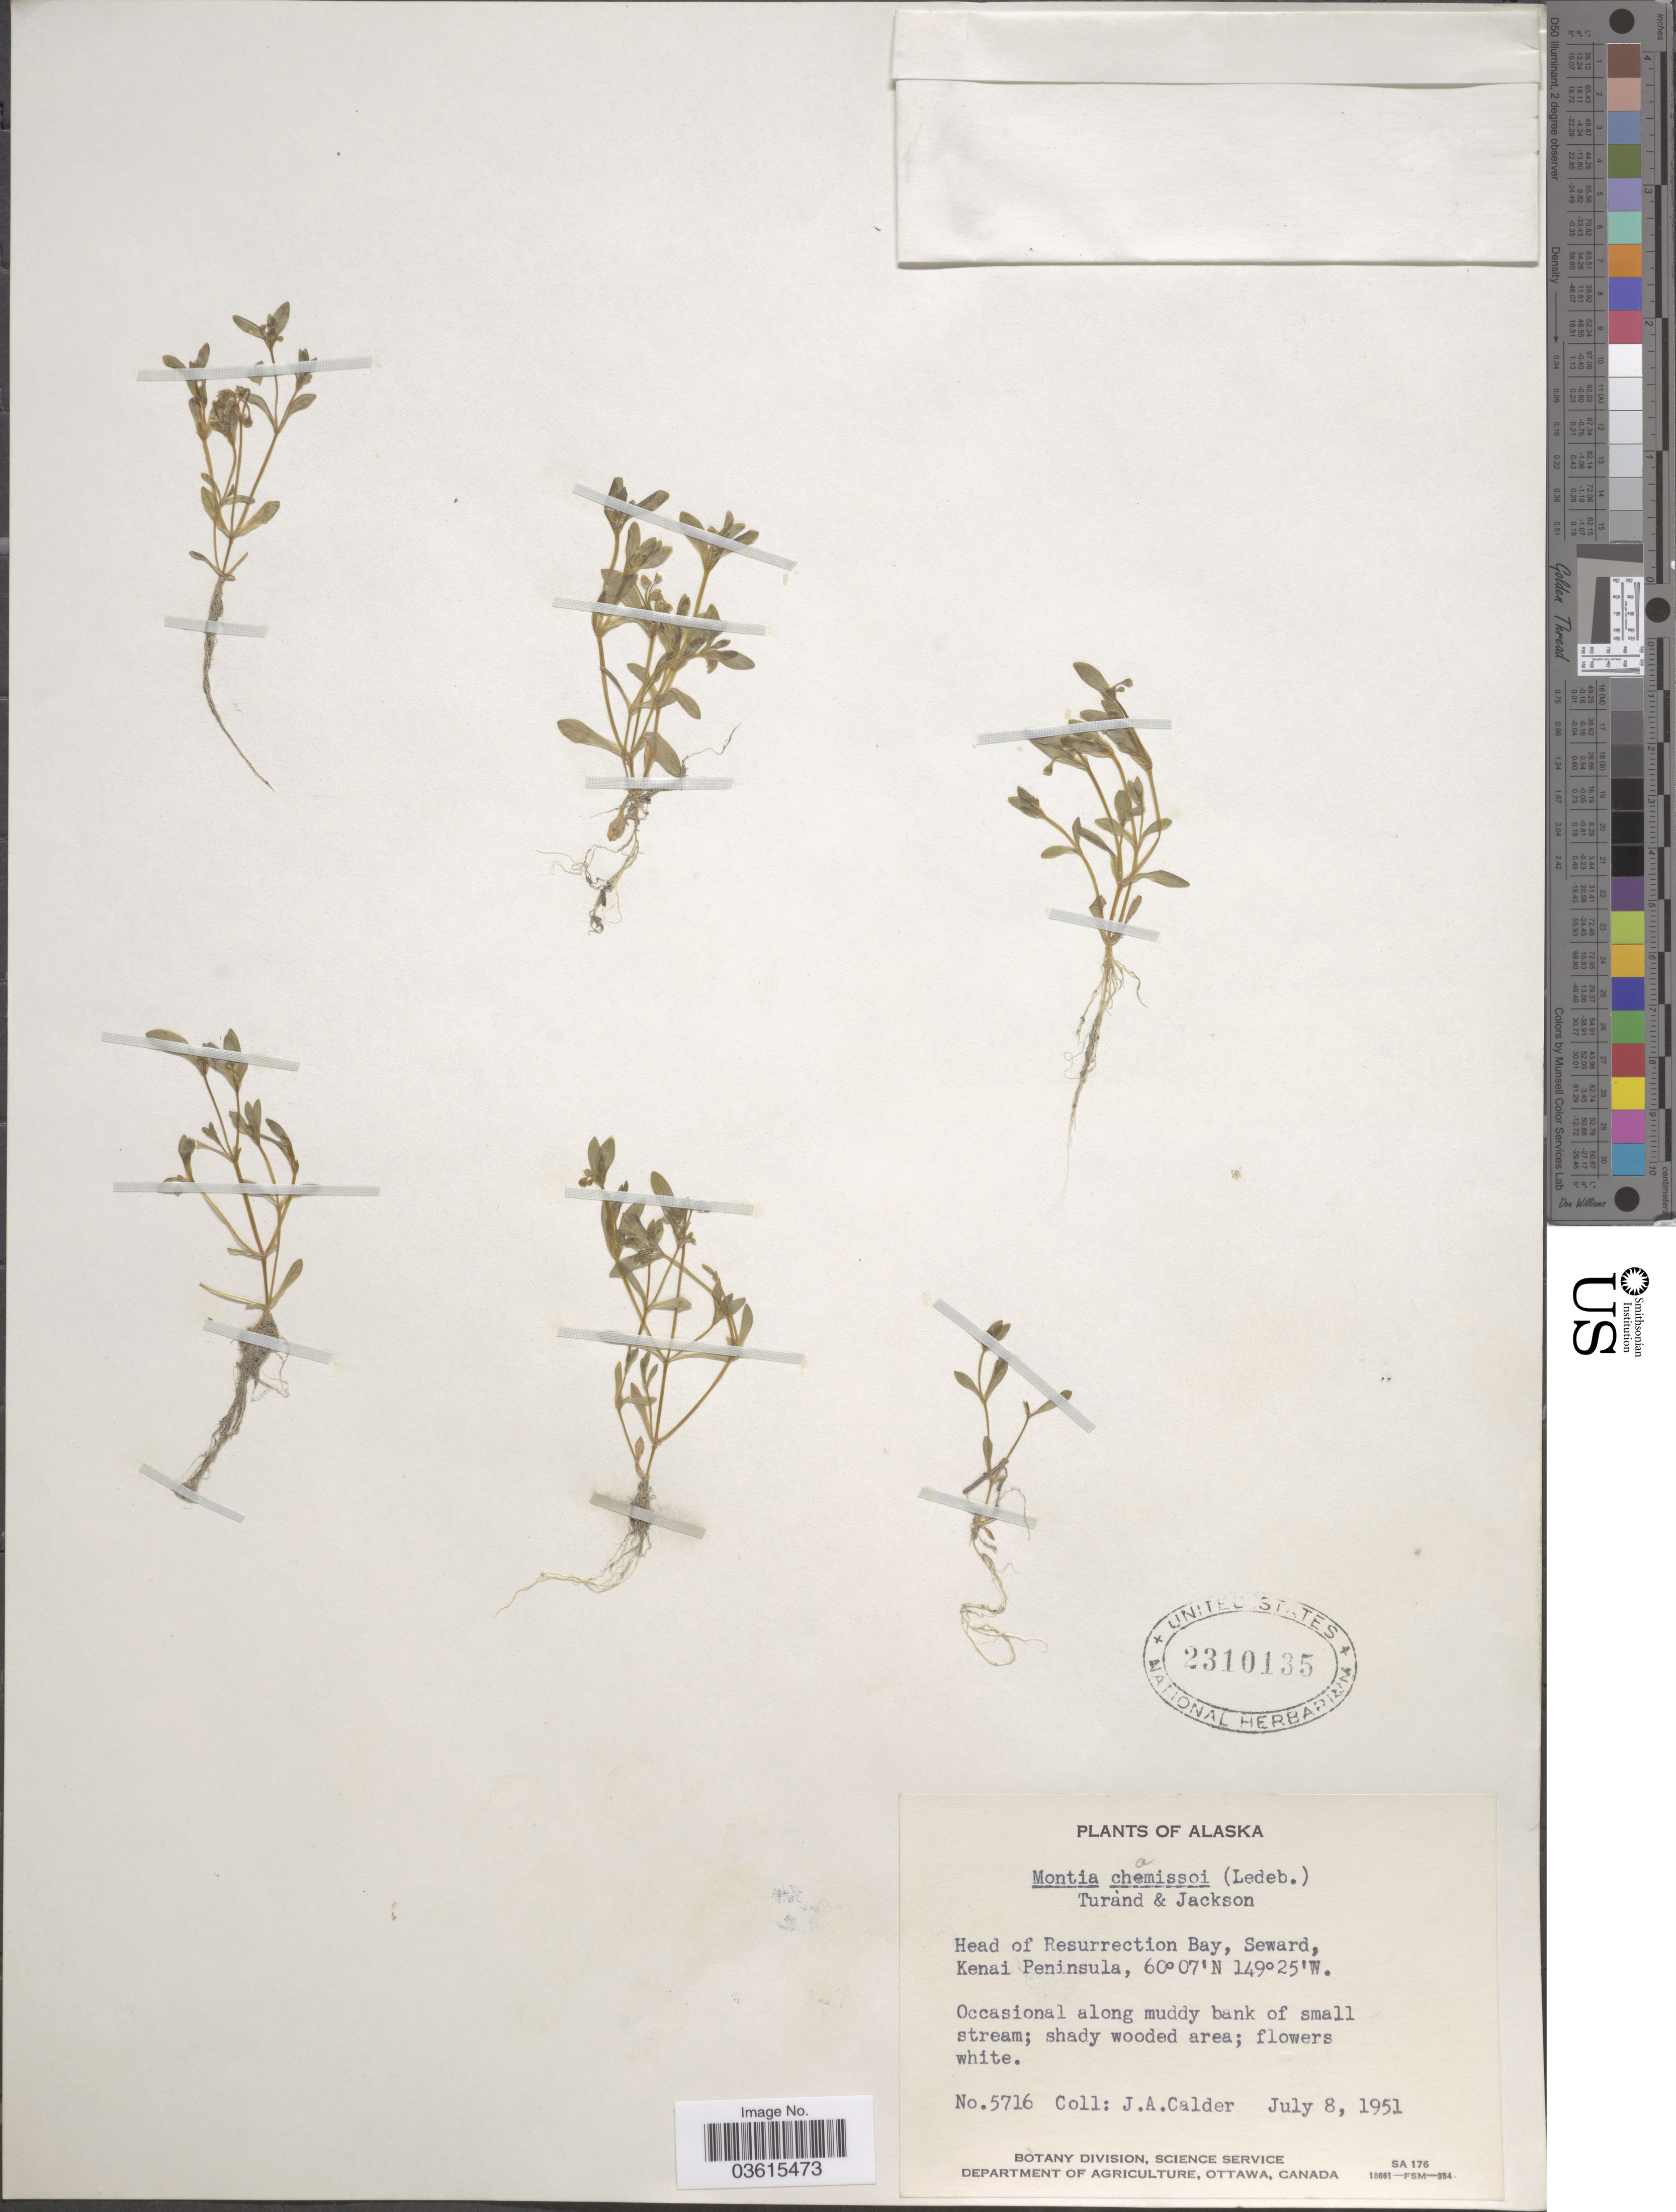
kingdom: Plantae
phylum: Tracheophyta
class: Magnoliopsida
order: Caryophyllales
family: Montiaceae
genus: Montia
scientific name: Montia chamissoi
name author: (Ledeb. ex Spreng.) Greene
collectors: J. A. Calder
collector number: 5716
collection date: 1951-07-08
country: United States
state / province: Alaska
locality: Head of Resurrection Bay, Seward, Kenai Peninsula.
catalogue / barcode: US 2310135